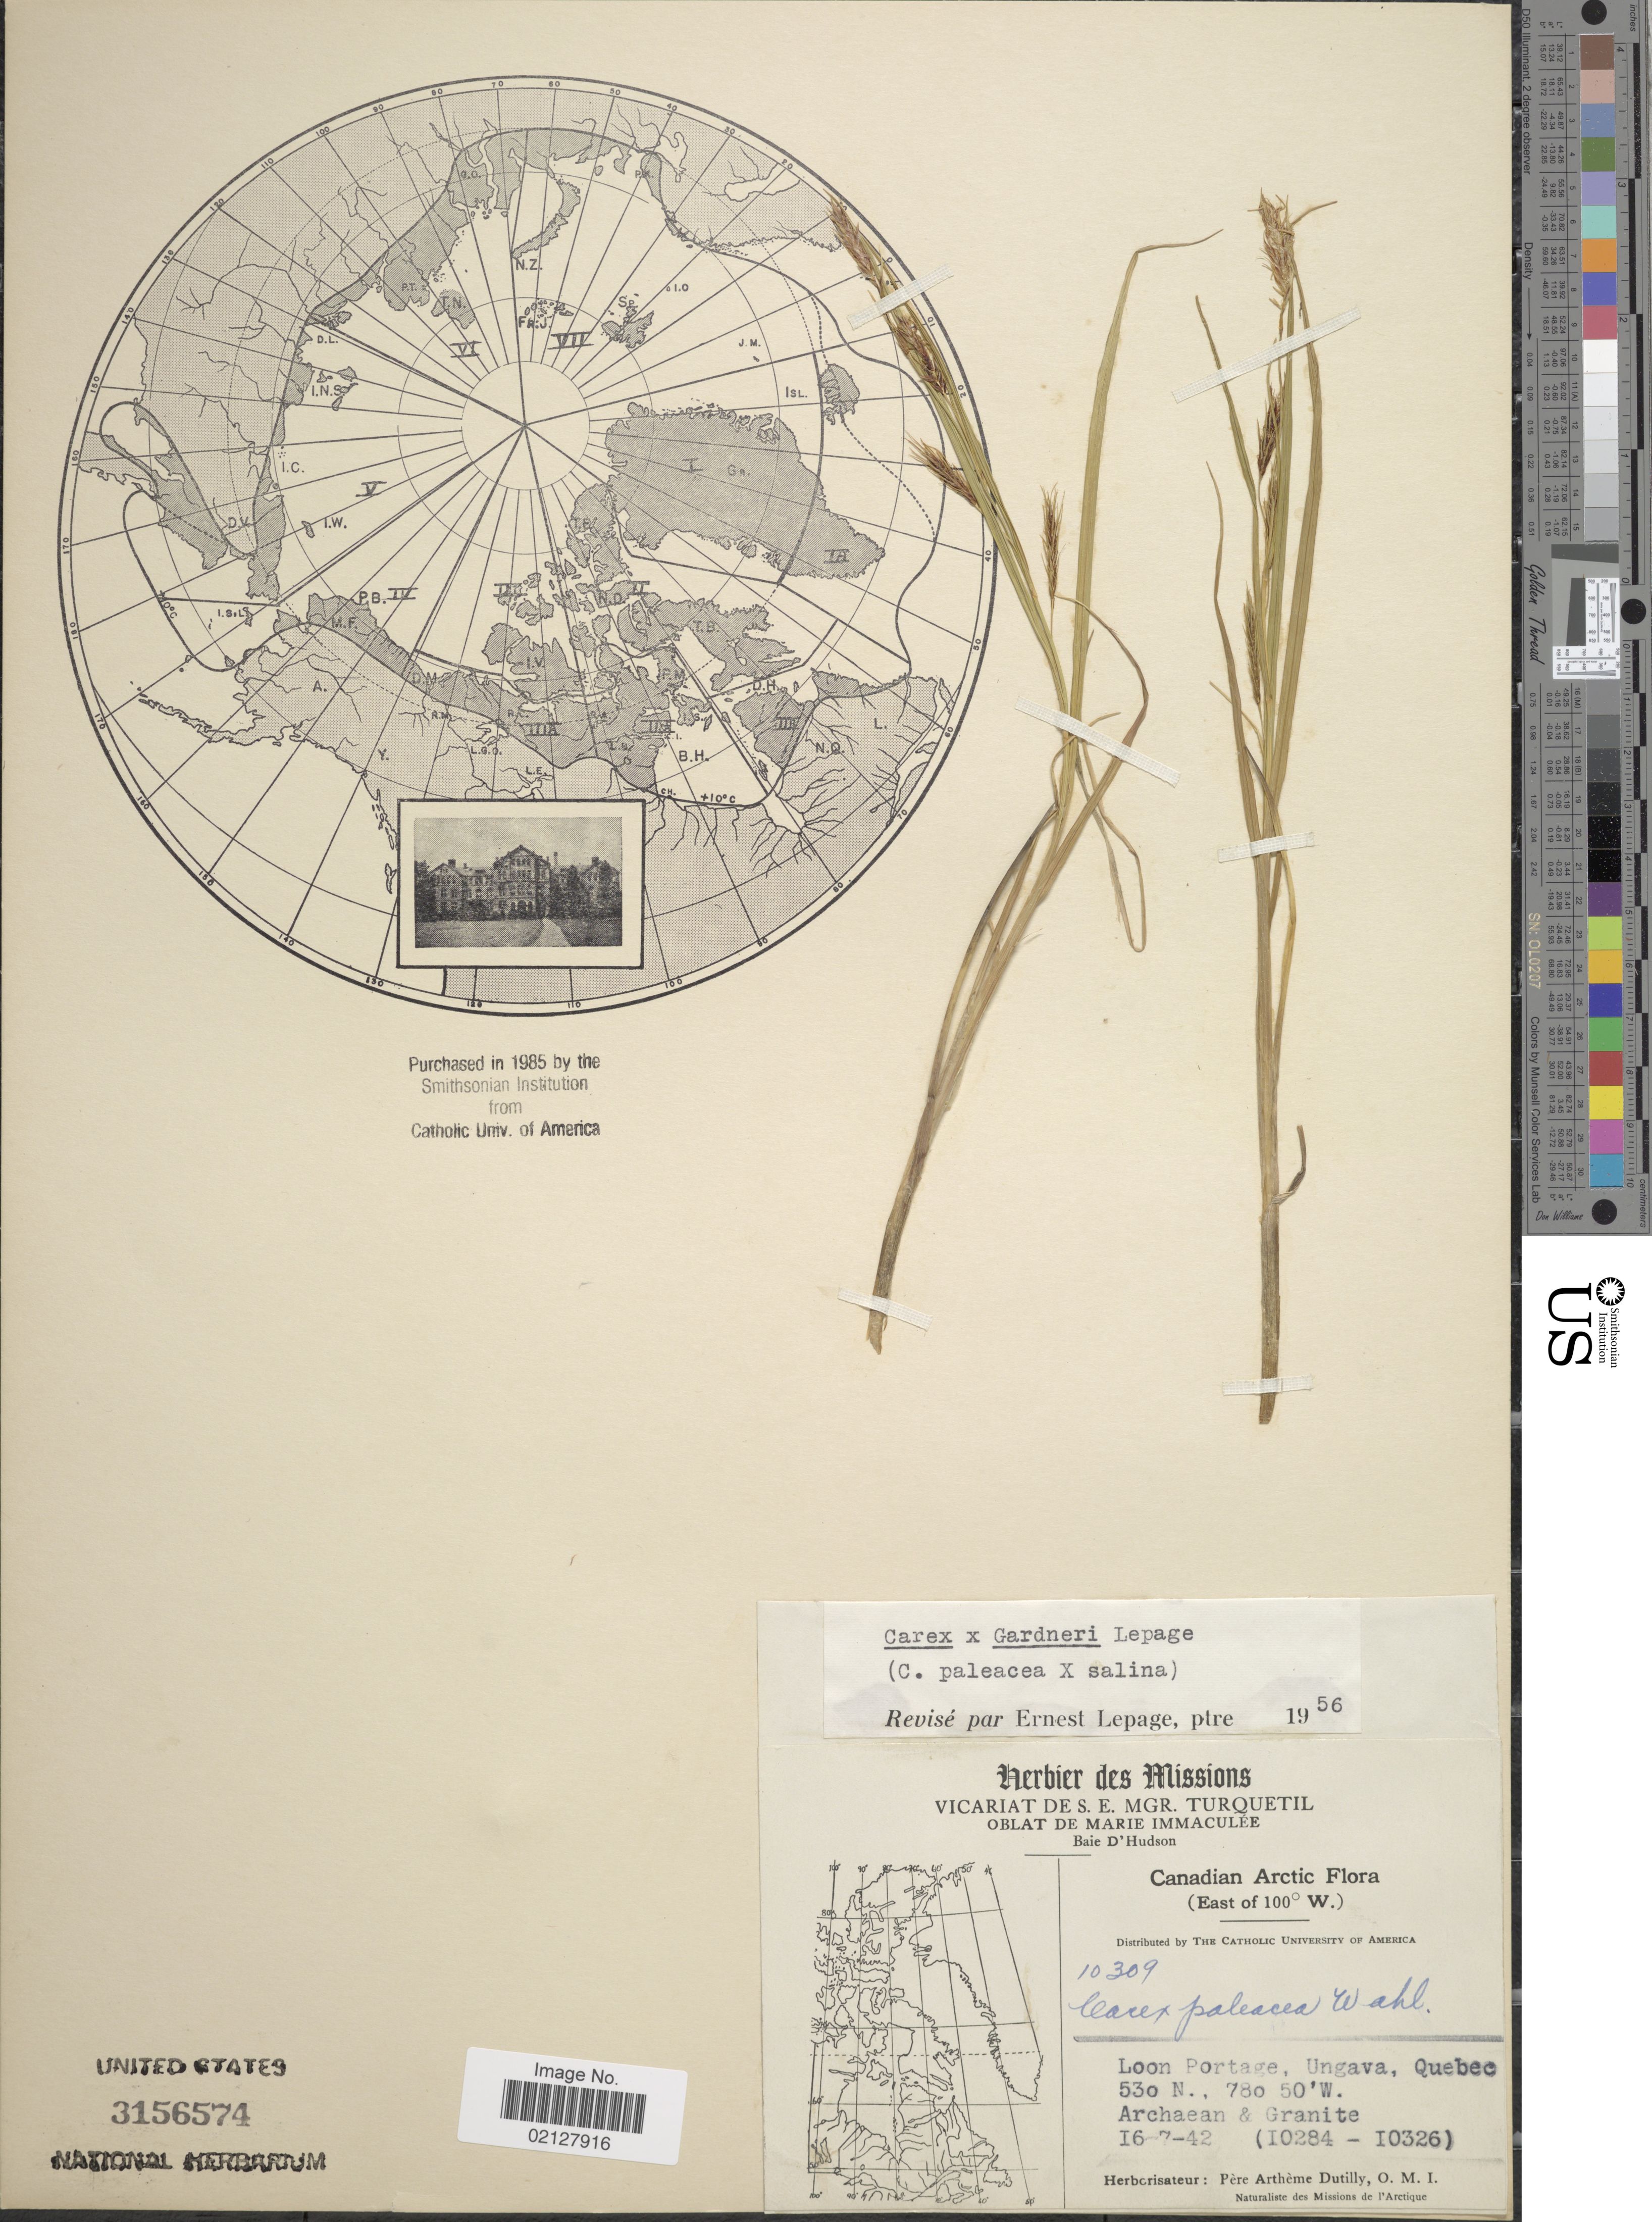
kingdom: Plantae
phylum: Tracheophyta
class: Liliopsida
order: Poales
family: Cyperaceae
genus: Carex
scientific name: Carex paleacea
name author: Schreb. ex Wahlenb.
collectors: A. Dutilly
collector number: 10309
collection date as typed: Transcribed d/m/y: 16/7/42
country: Canada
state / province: Quebec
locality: Loon Portage, Ungava. Archaean & Granite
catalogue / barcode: US 3156574